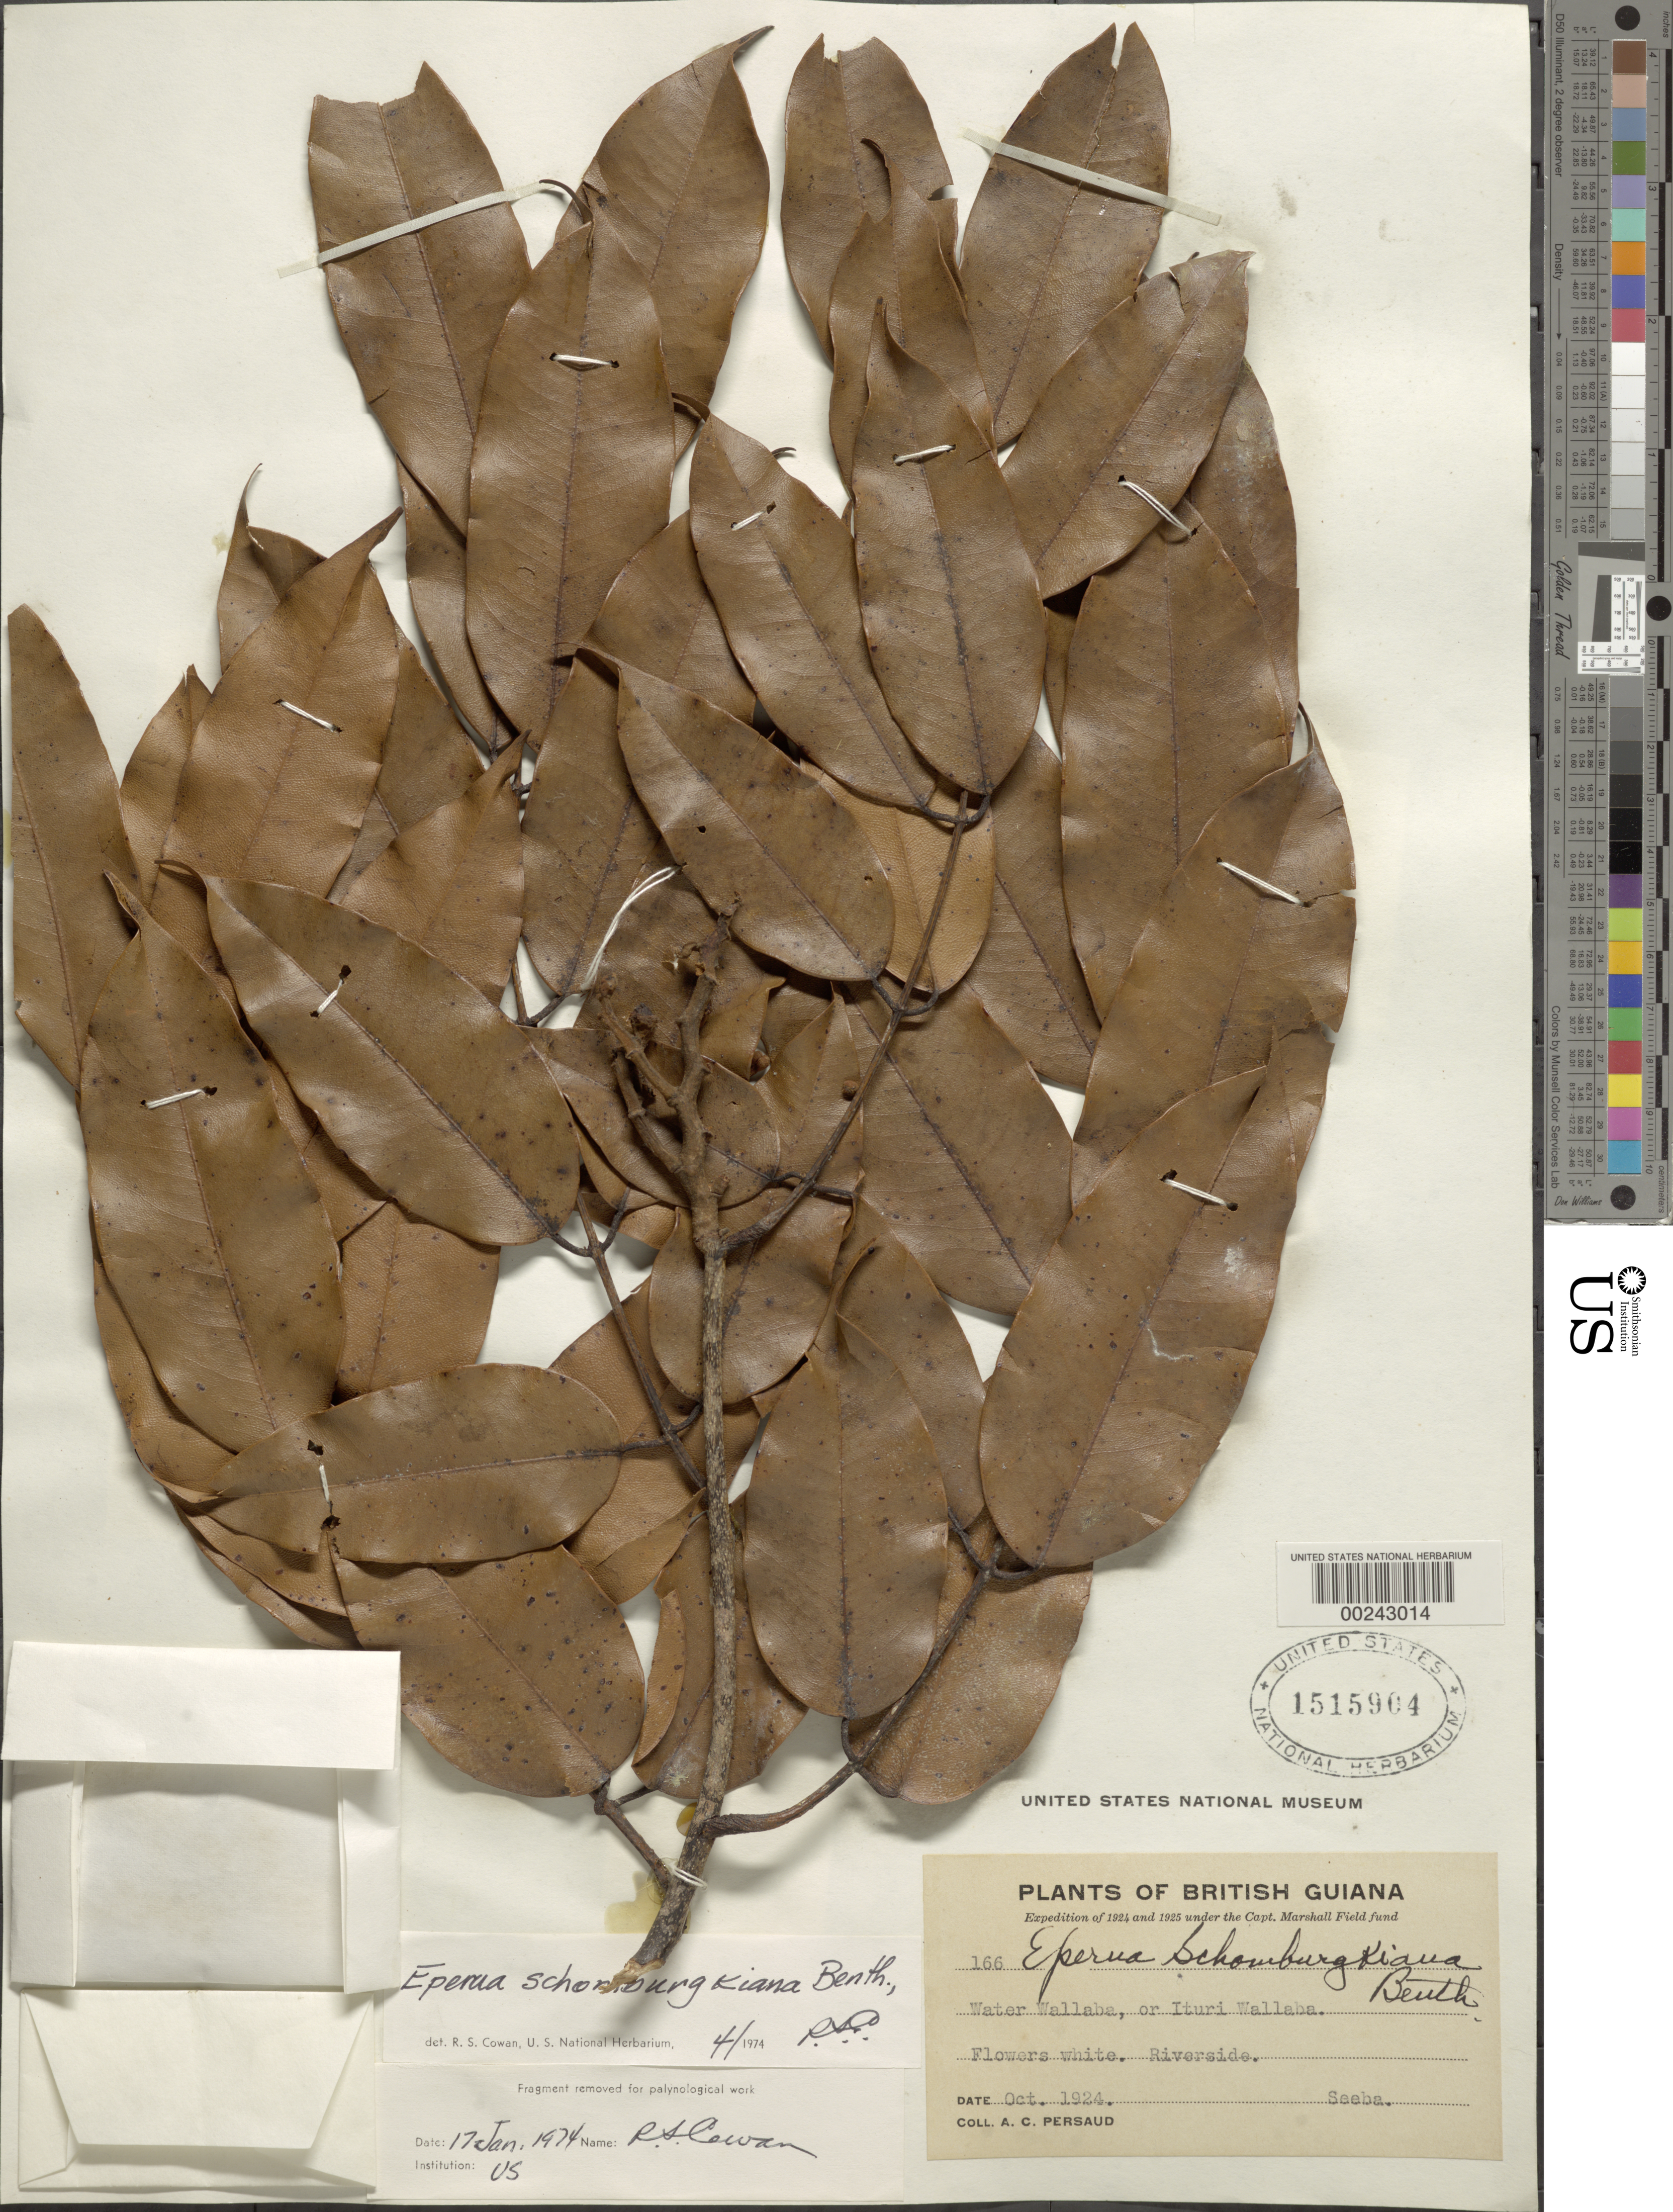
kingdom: Plantae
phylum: Tracheophyta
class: Magnoliopsida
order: Fabales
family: Fabaceae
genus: Eperua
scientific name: Eperua schomburgkiana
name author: Benth.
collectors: A. Persaud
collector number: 166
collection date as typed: Oct 1924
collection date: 1924-10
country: Guyana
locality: Water wallaba or ituri wallaba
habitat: Riverside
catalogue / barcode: US 1515904